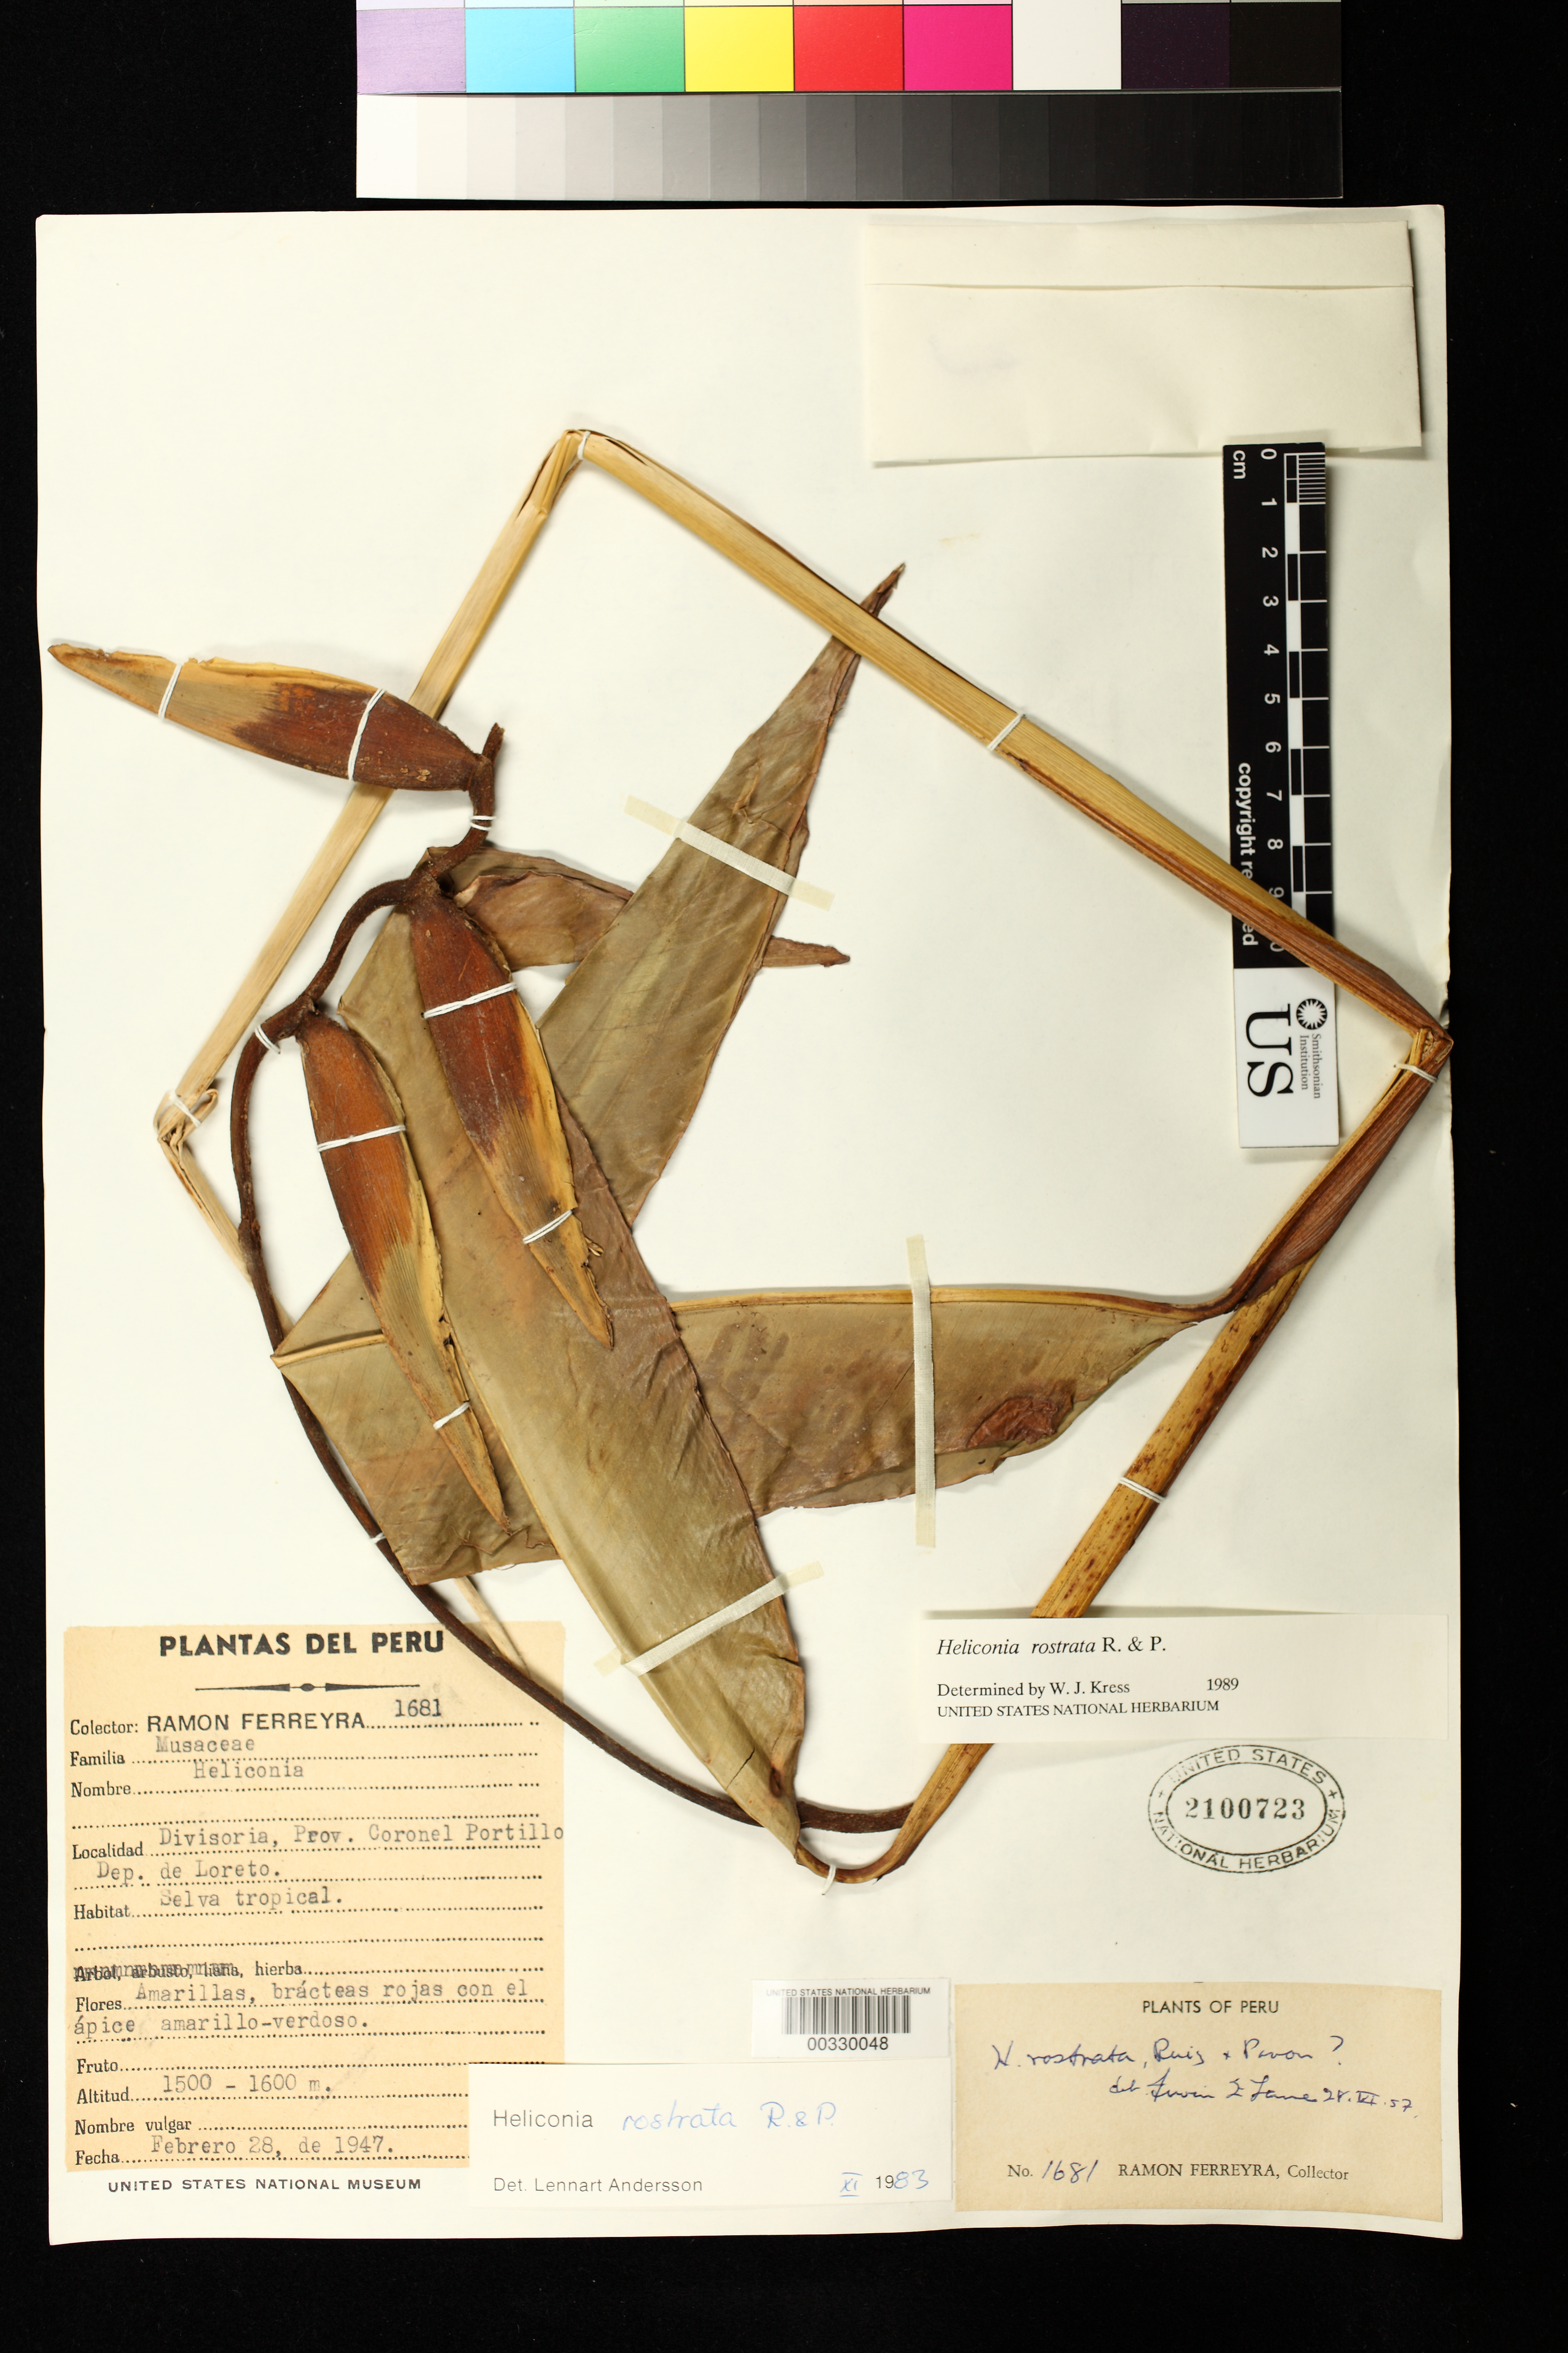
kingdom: Plantae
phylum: Tracheophyta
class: Liliopsida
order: Zingiberales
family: Heliconiaceae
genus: Heliconia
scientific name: Heliconia rostrata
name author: Ruiz & Pav.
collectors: R. A. Ferreyra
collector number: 1681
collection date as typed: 28 Feb 1947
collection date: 1947-02-28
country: Peru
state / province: Loreto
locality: Coronel Portillo Prov. [?], Divisoria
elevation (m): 1500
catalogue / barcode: US 2100723